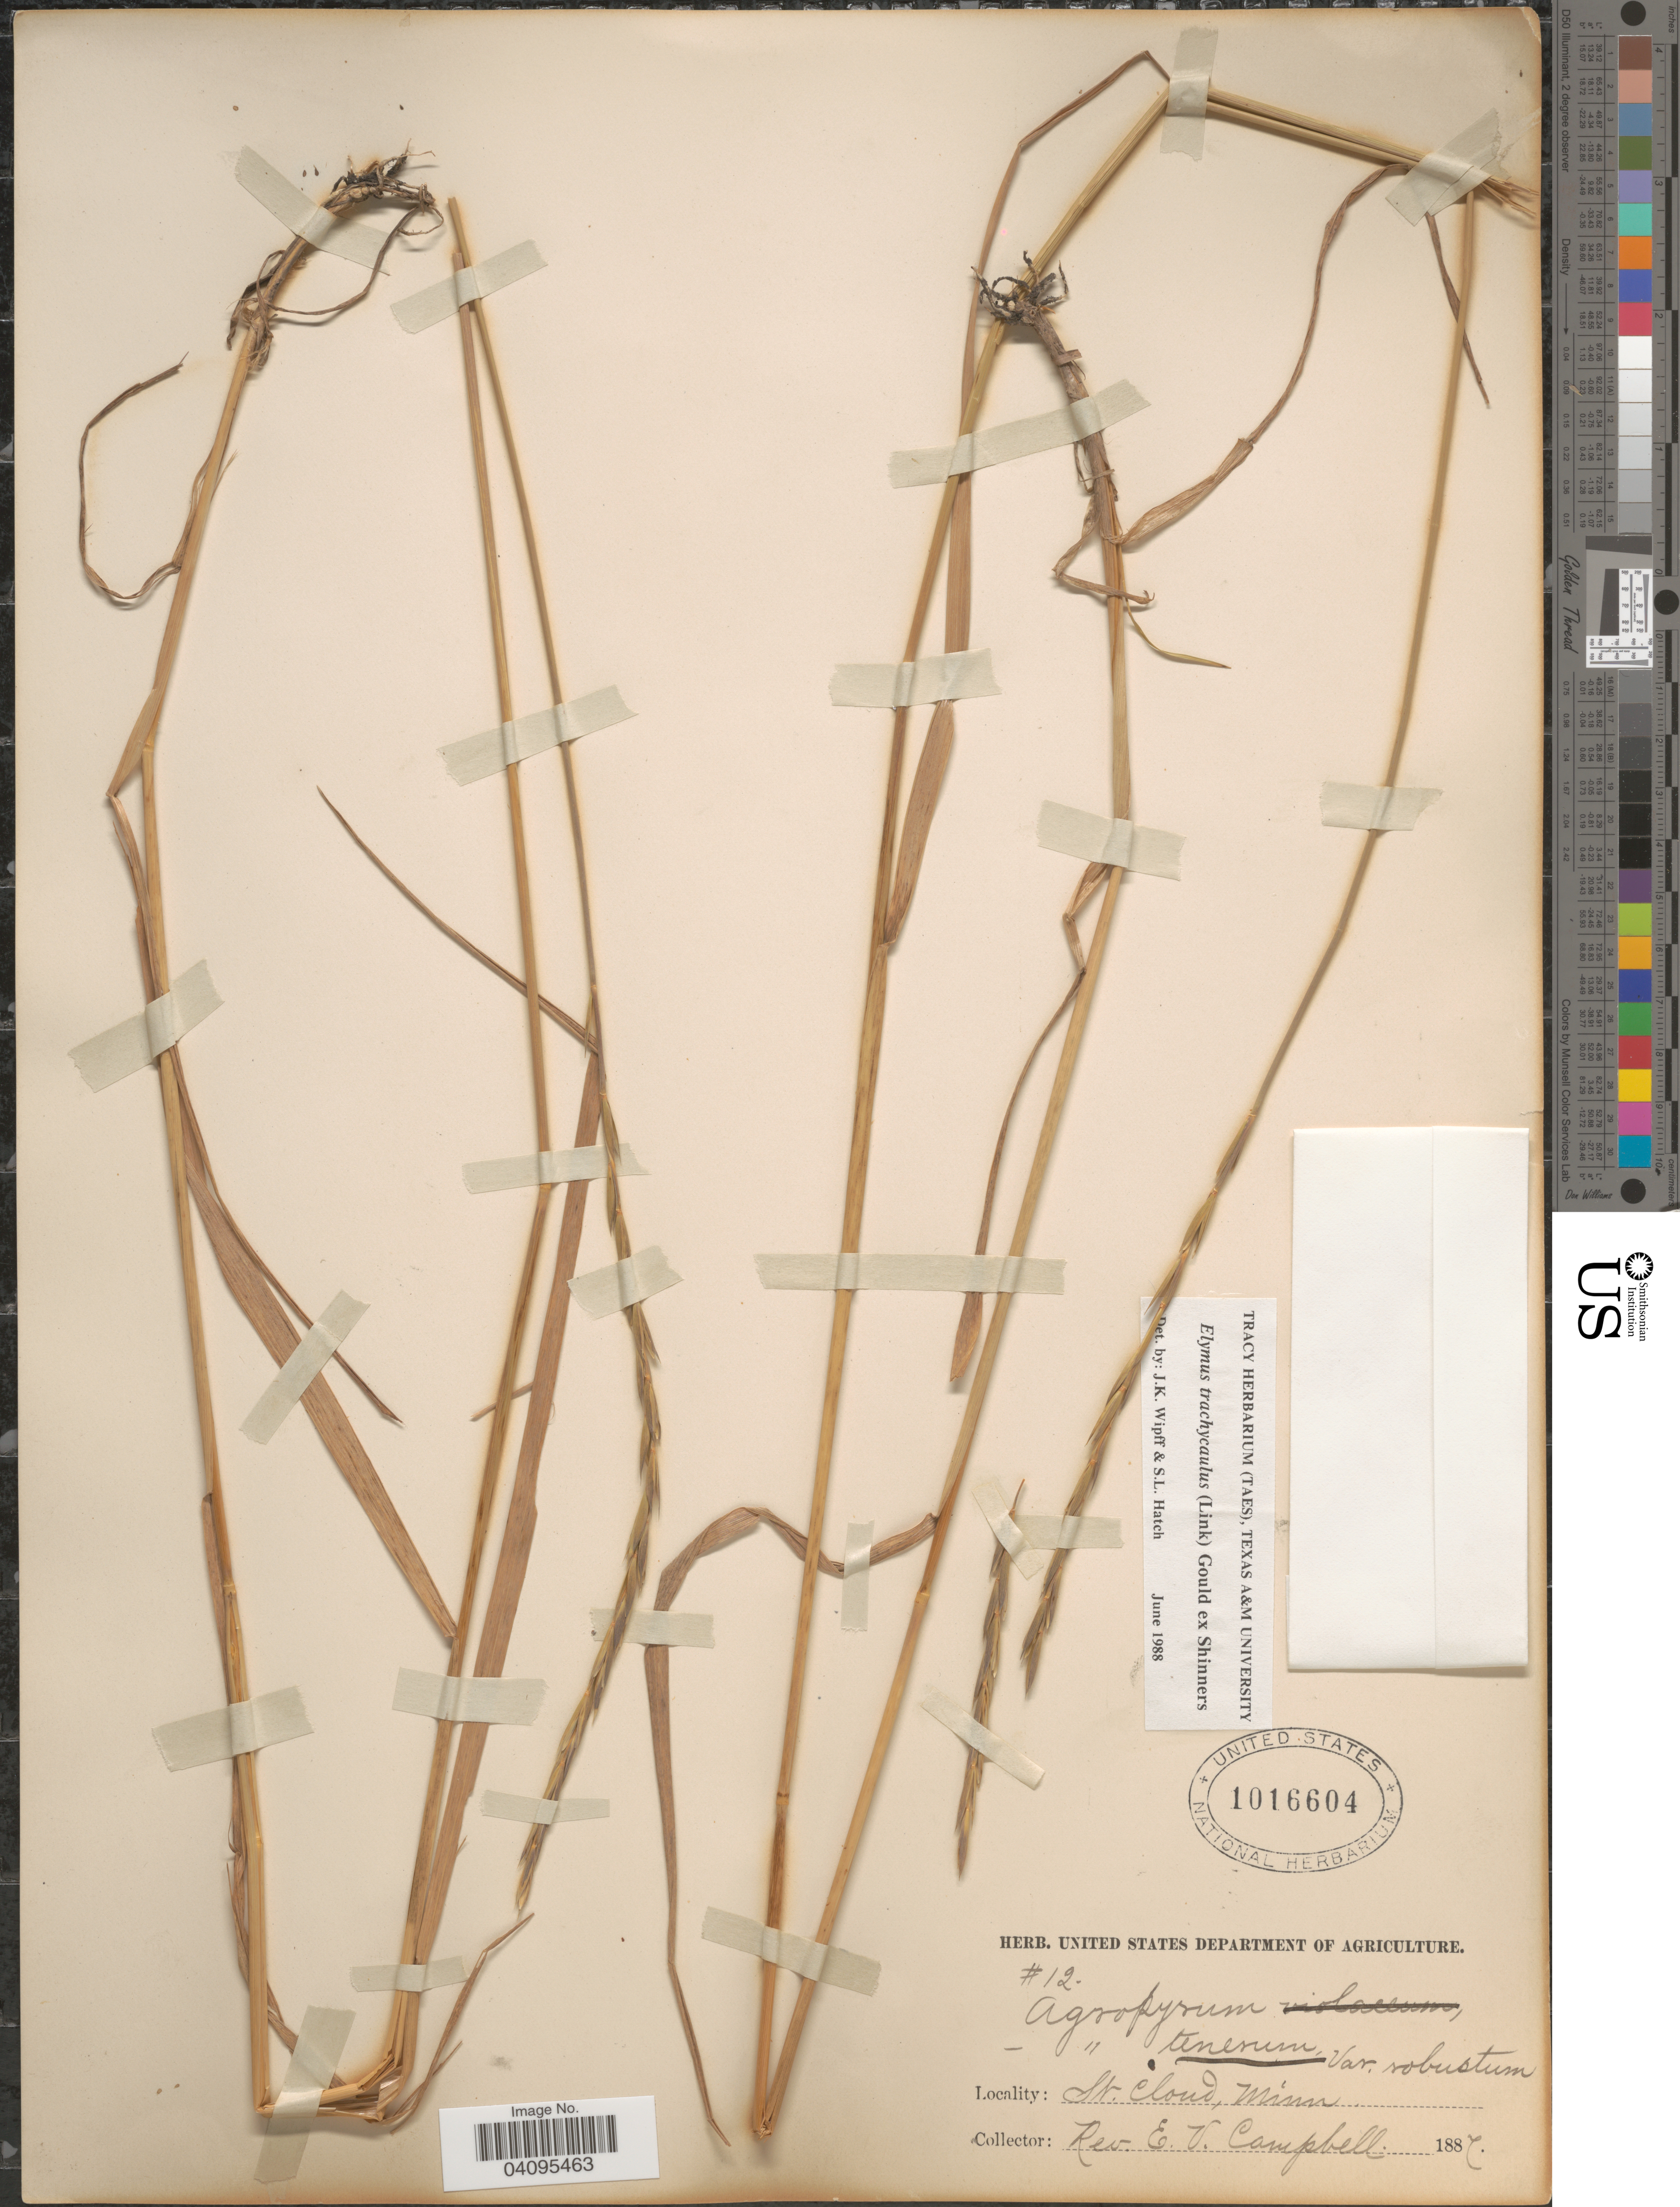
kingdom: Plantae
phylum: Tracheophyta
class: Liliopsida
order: Poales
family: Poaceae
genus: Elymus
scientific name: Elymus trachycaulus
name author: (Link) Gould ex Shinners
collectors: E. Campbell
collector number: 12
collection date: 1887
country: United States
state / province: Minnesota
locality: St Cloud.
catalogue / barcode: US 1016604